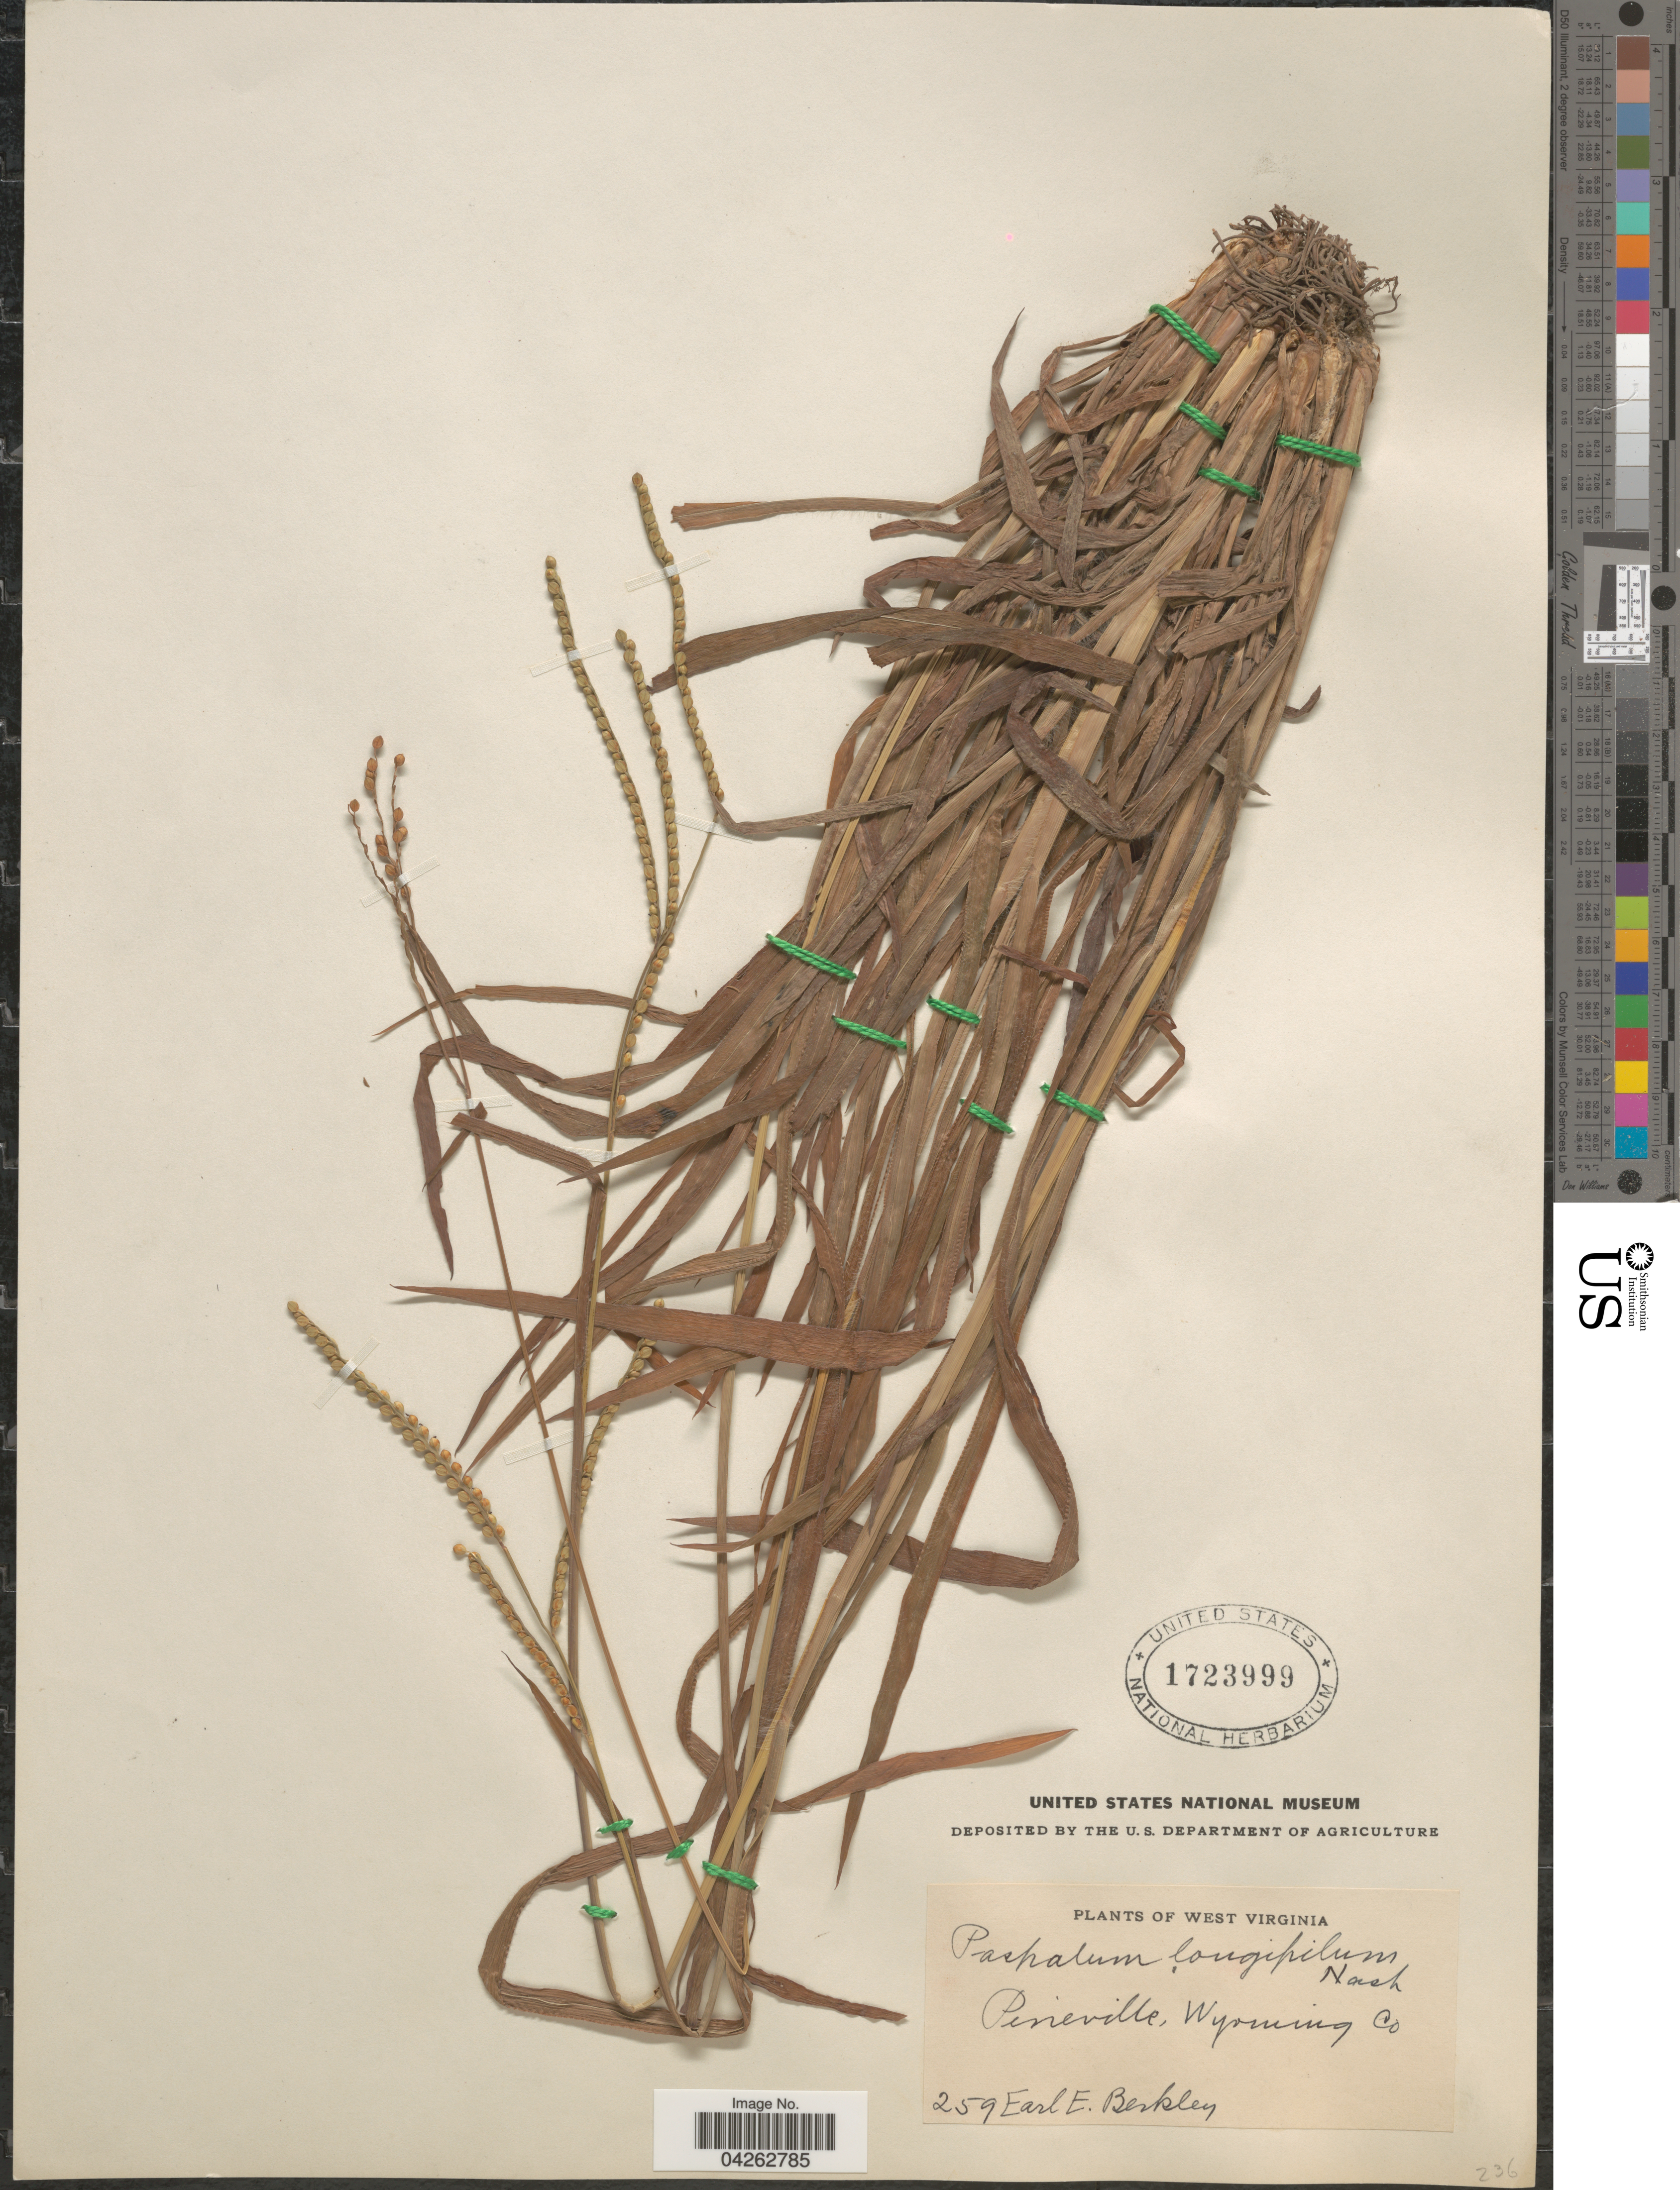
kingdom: Plantae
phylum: Tracheophyta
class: Liliopsida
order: Poales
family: Poaceae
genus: Paspalum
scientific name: Paspalum longipilum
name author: Nash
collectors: E. Berkley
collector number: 259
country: United States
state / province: West Virginia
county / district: Wyoming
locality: Pineville, Wyoming Co.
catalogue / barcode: US 1723999